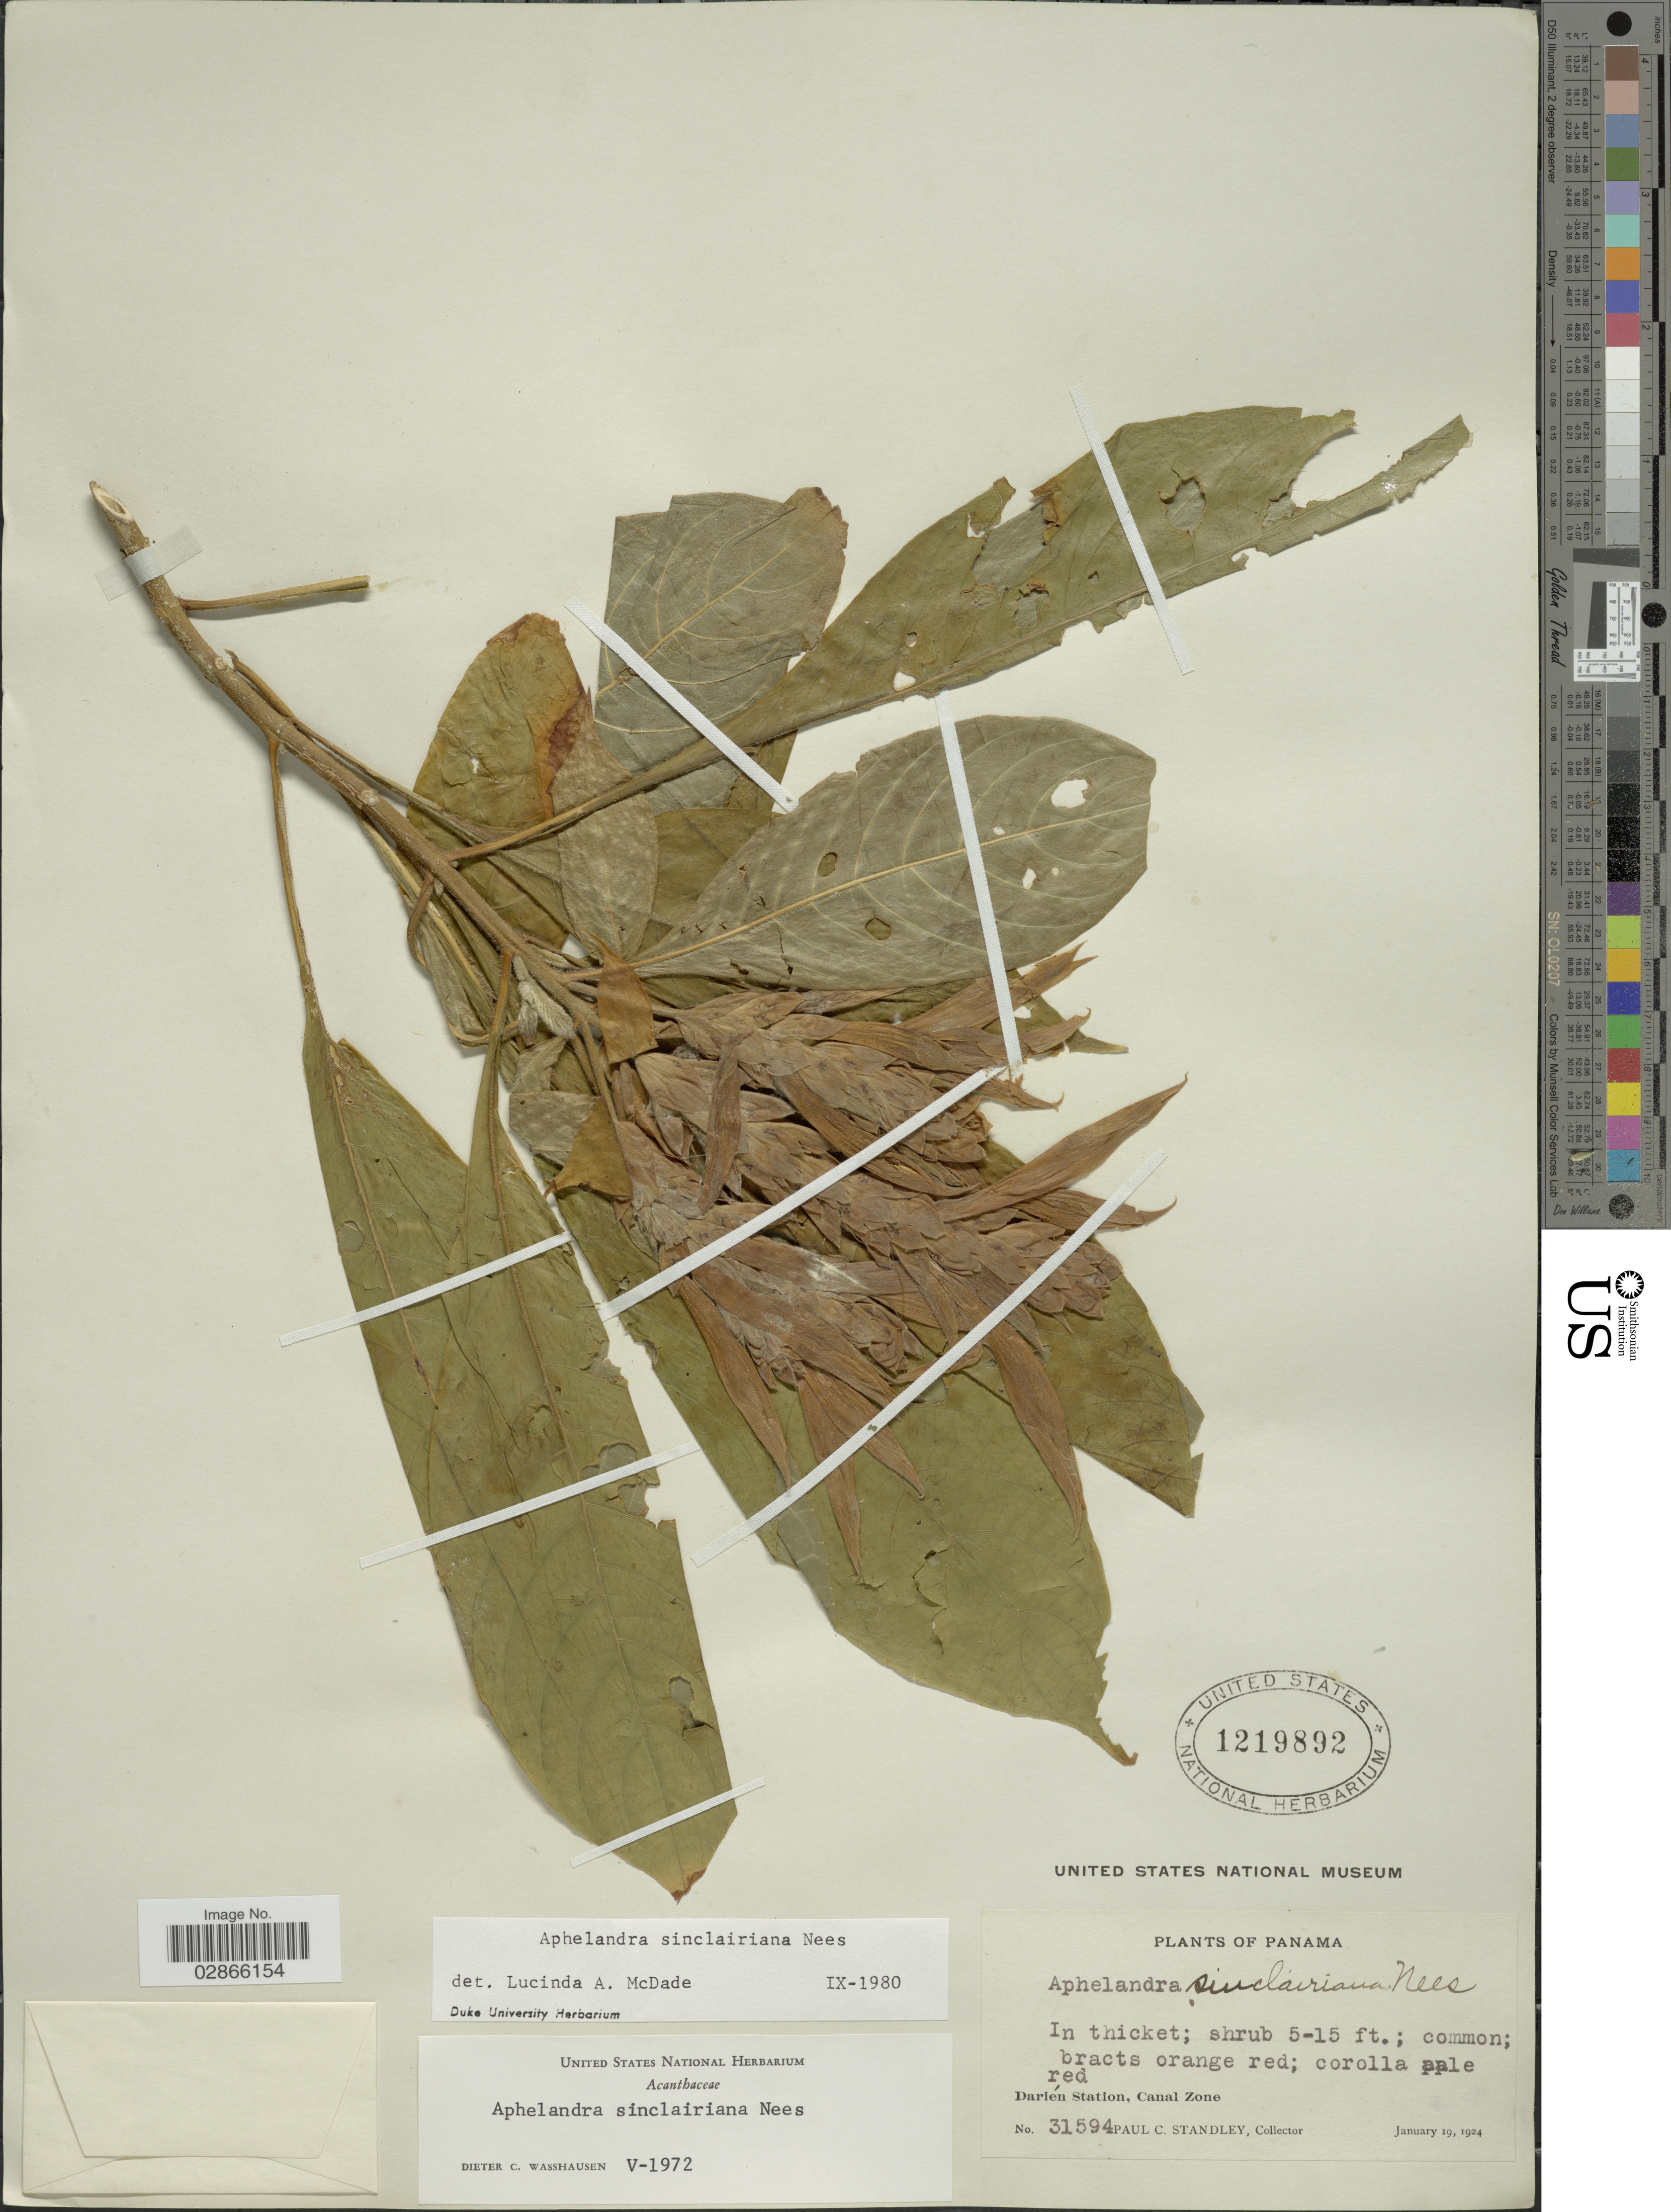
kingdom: Plantae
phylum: Tracheophyta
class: Magnoliopsida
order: Lamiales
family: Acanthaceae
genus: Aphelandra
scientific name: Aphelandra sinclairiana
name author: Nees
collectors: P. C. Standley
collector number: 31594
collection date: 1924-01-19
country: Panama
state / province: Colón / Panamá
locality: Darién Station, Canal Zone.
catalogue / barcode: US 1219892